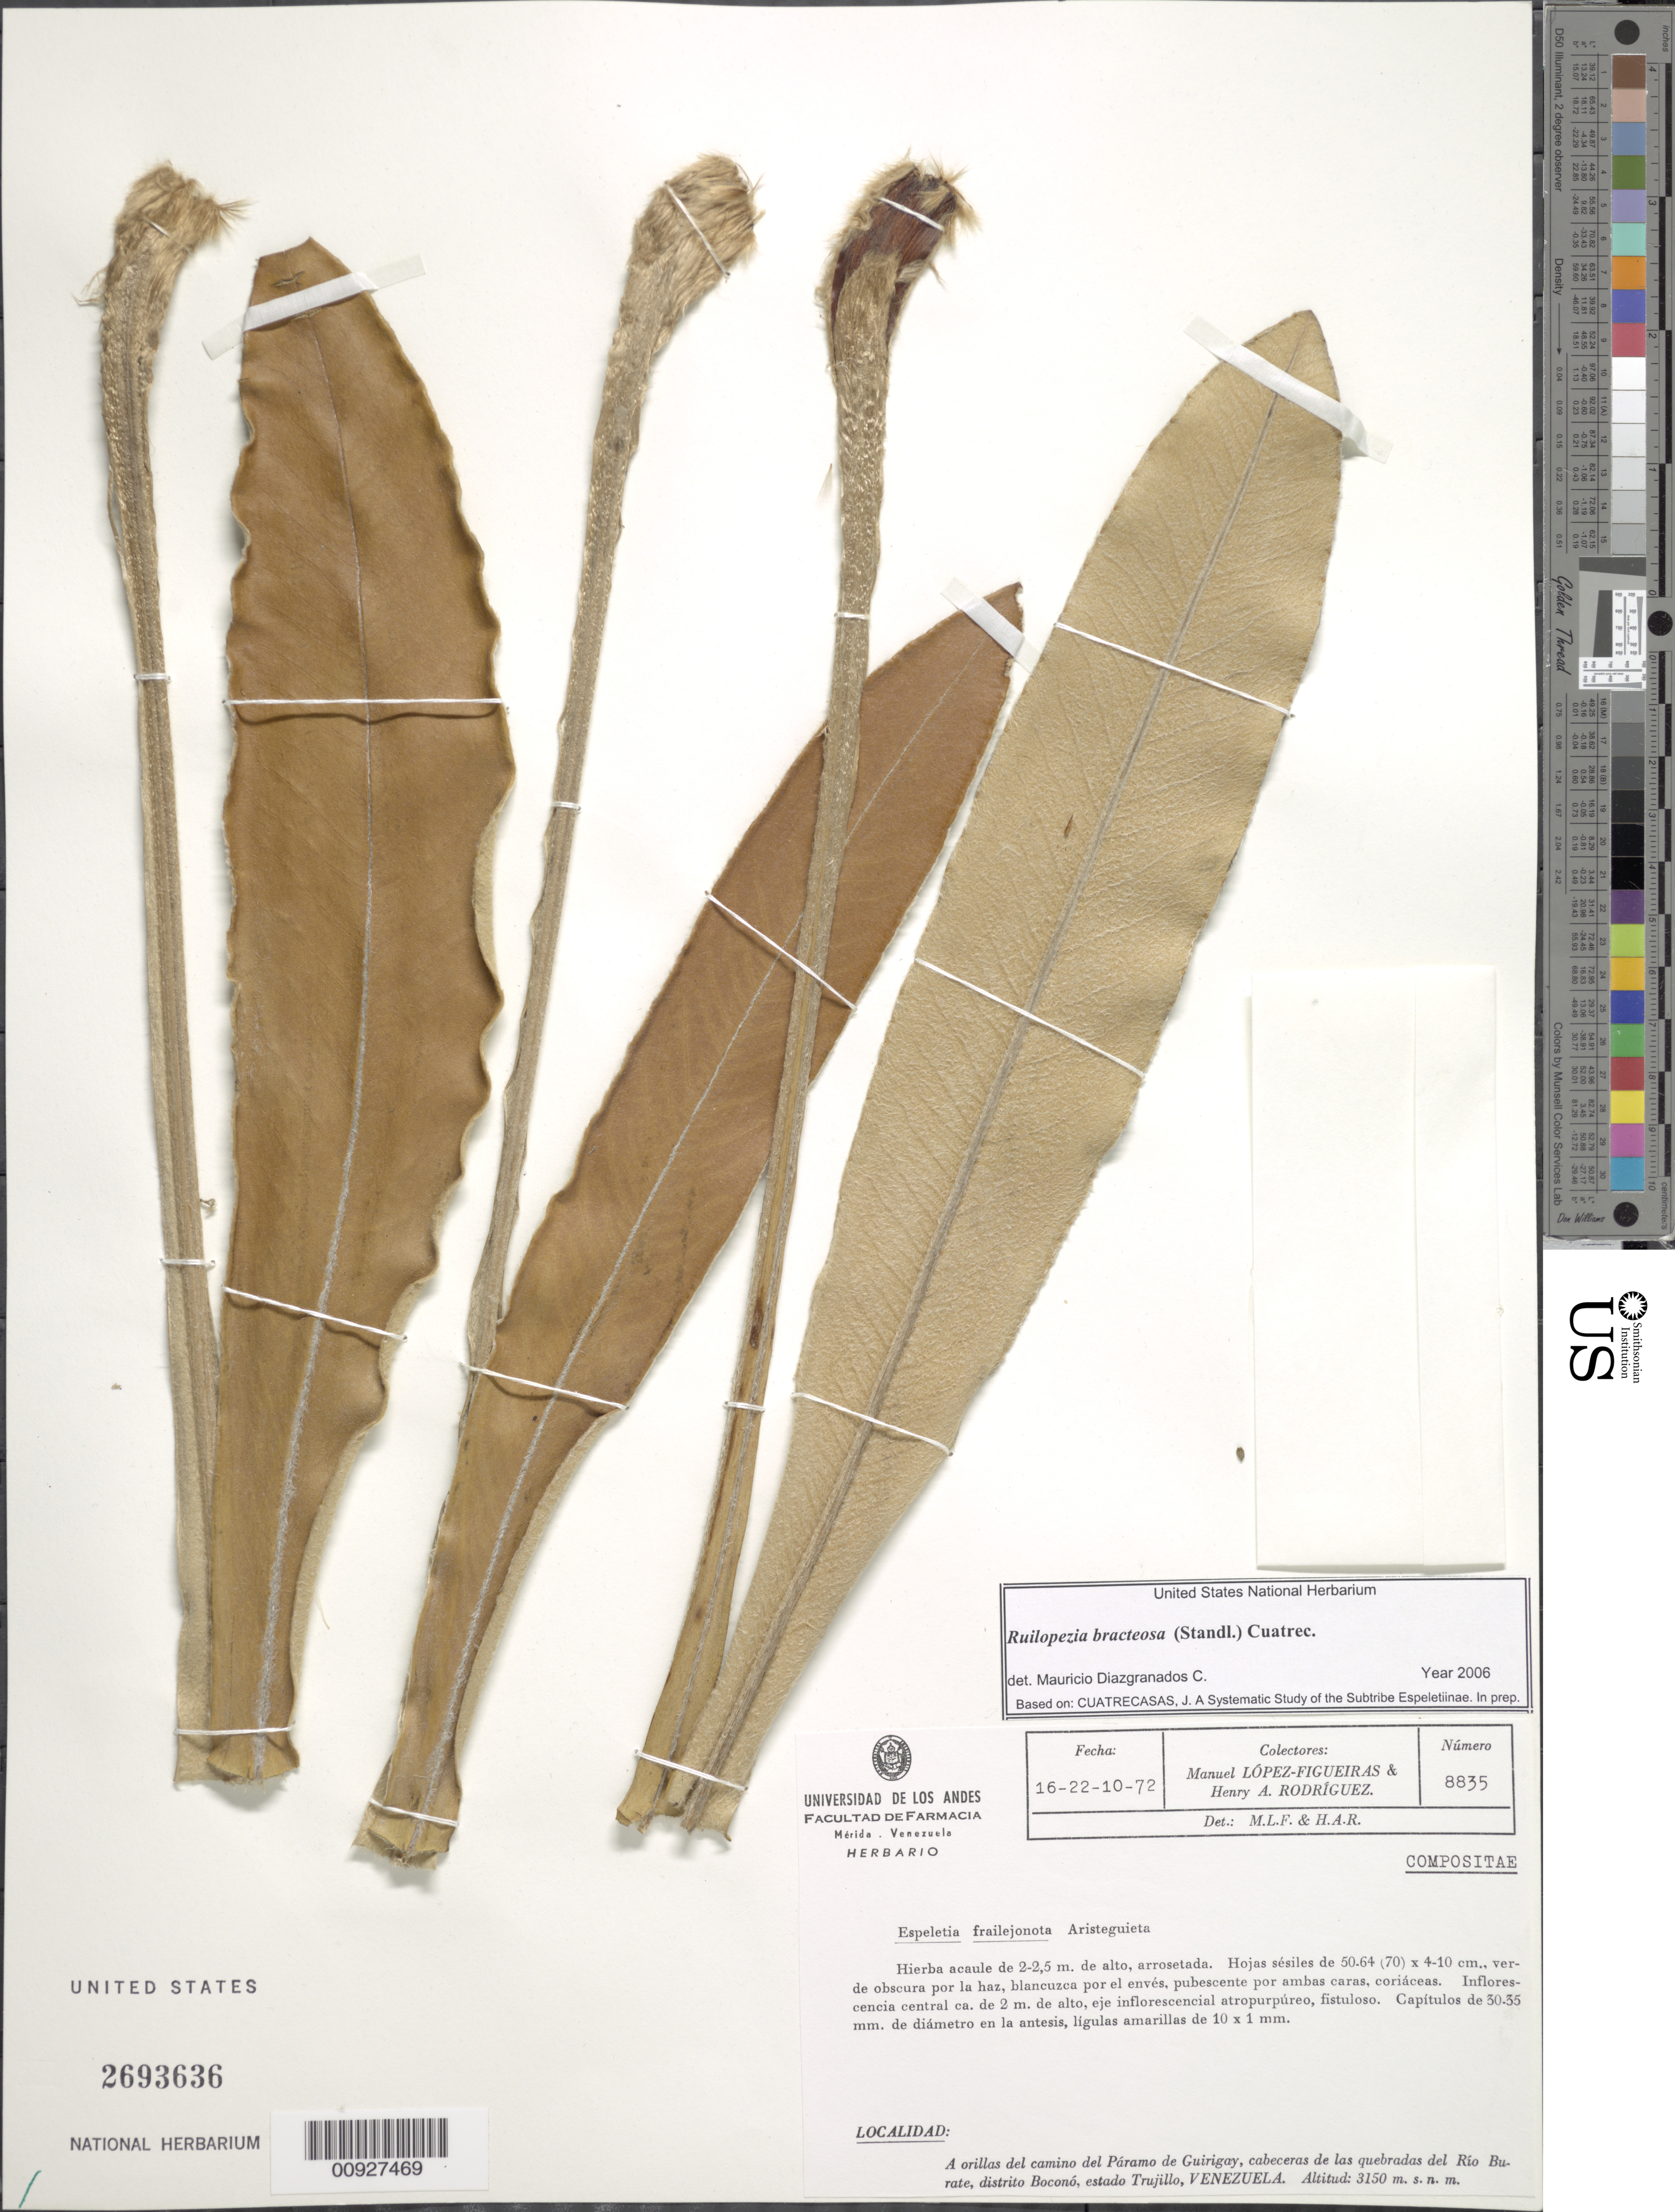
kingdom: Plantae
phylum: Tracheophyta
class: Magnoliopsida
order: Asterales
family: Asteraceae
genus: Ruilopezia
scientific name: Ruilopezia bracteosa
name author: (Standl.) Cuatrec.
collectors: M. López Figueiras & H. A. Rodriguez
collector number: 8835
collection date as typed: Transcribed d/m/y: 16/10/72 to 22/10/72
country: Venezuela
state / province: Trujillo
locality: A orillas del camino del Paramo de Guirigay, cabeceras de las quebradas del Rio Burate, Distrito Bocono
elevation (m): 3150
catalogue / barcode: US 2693636